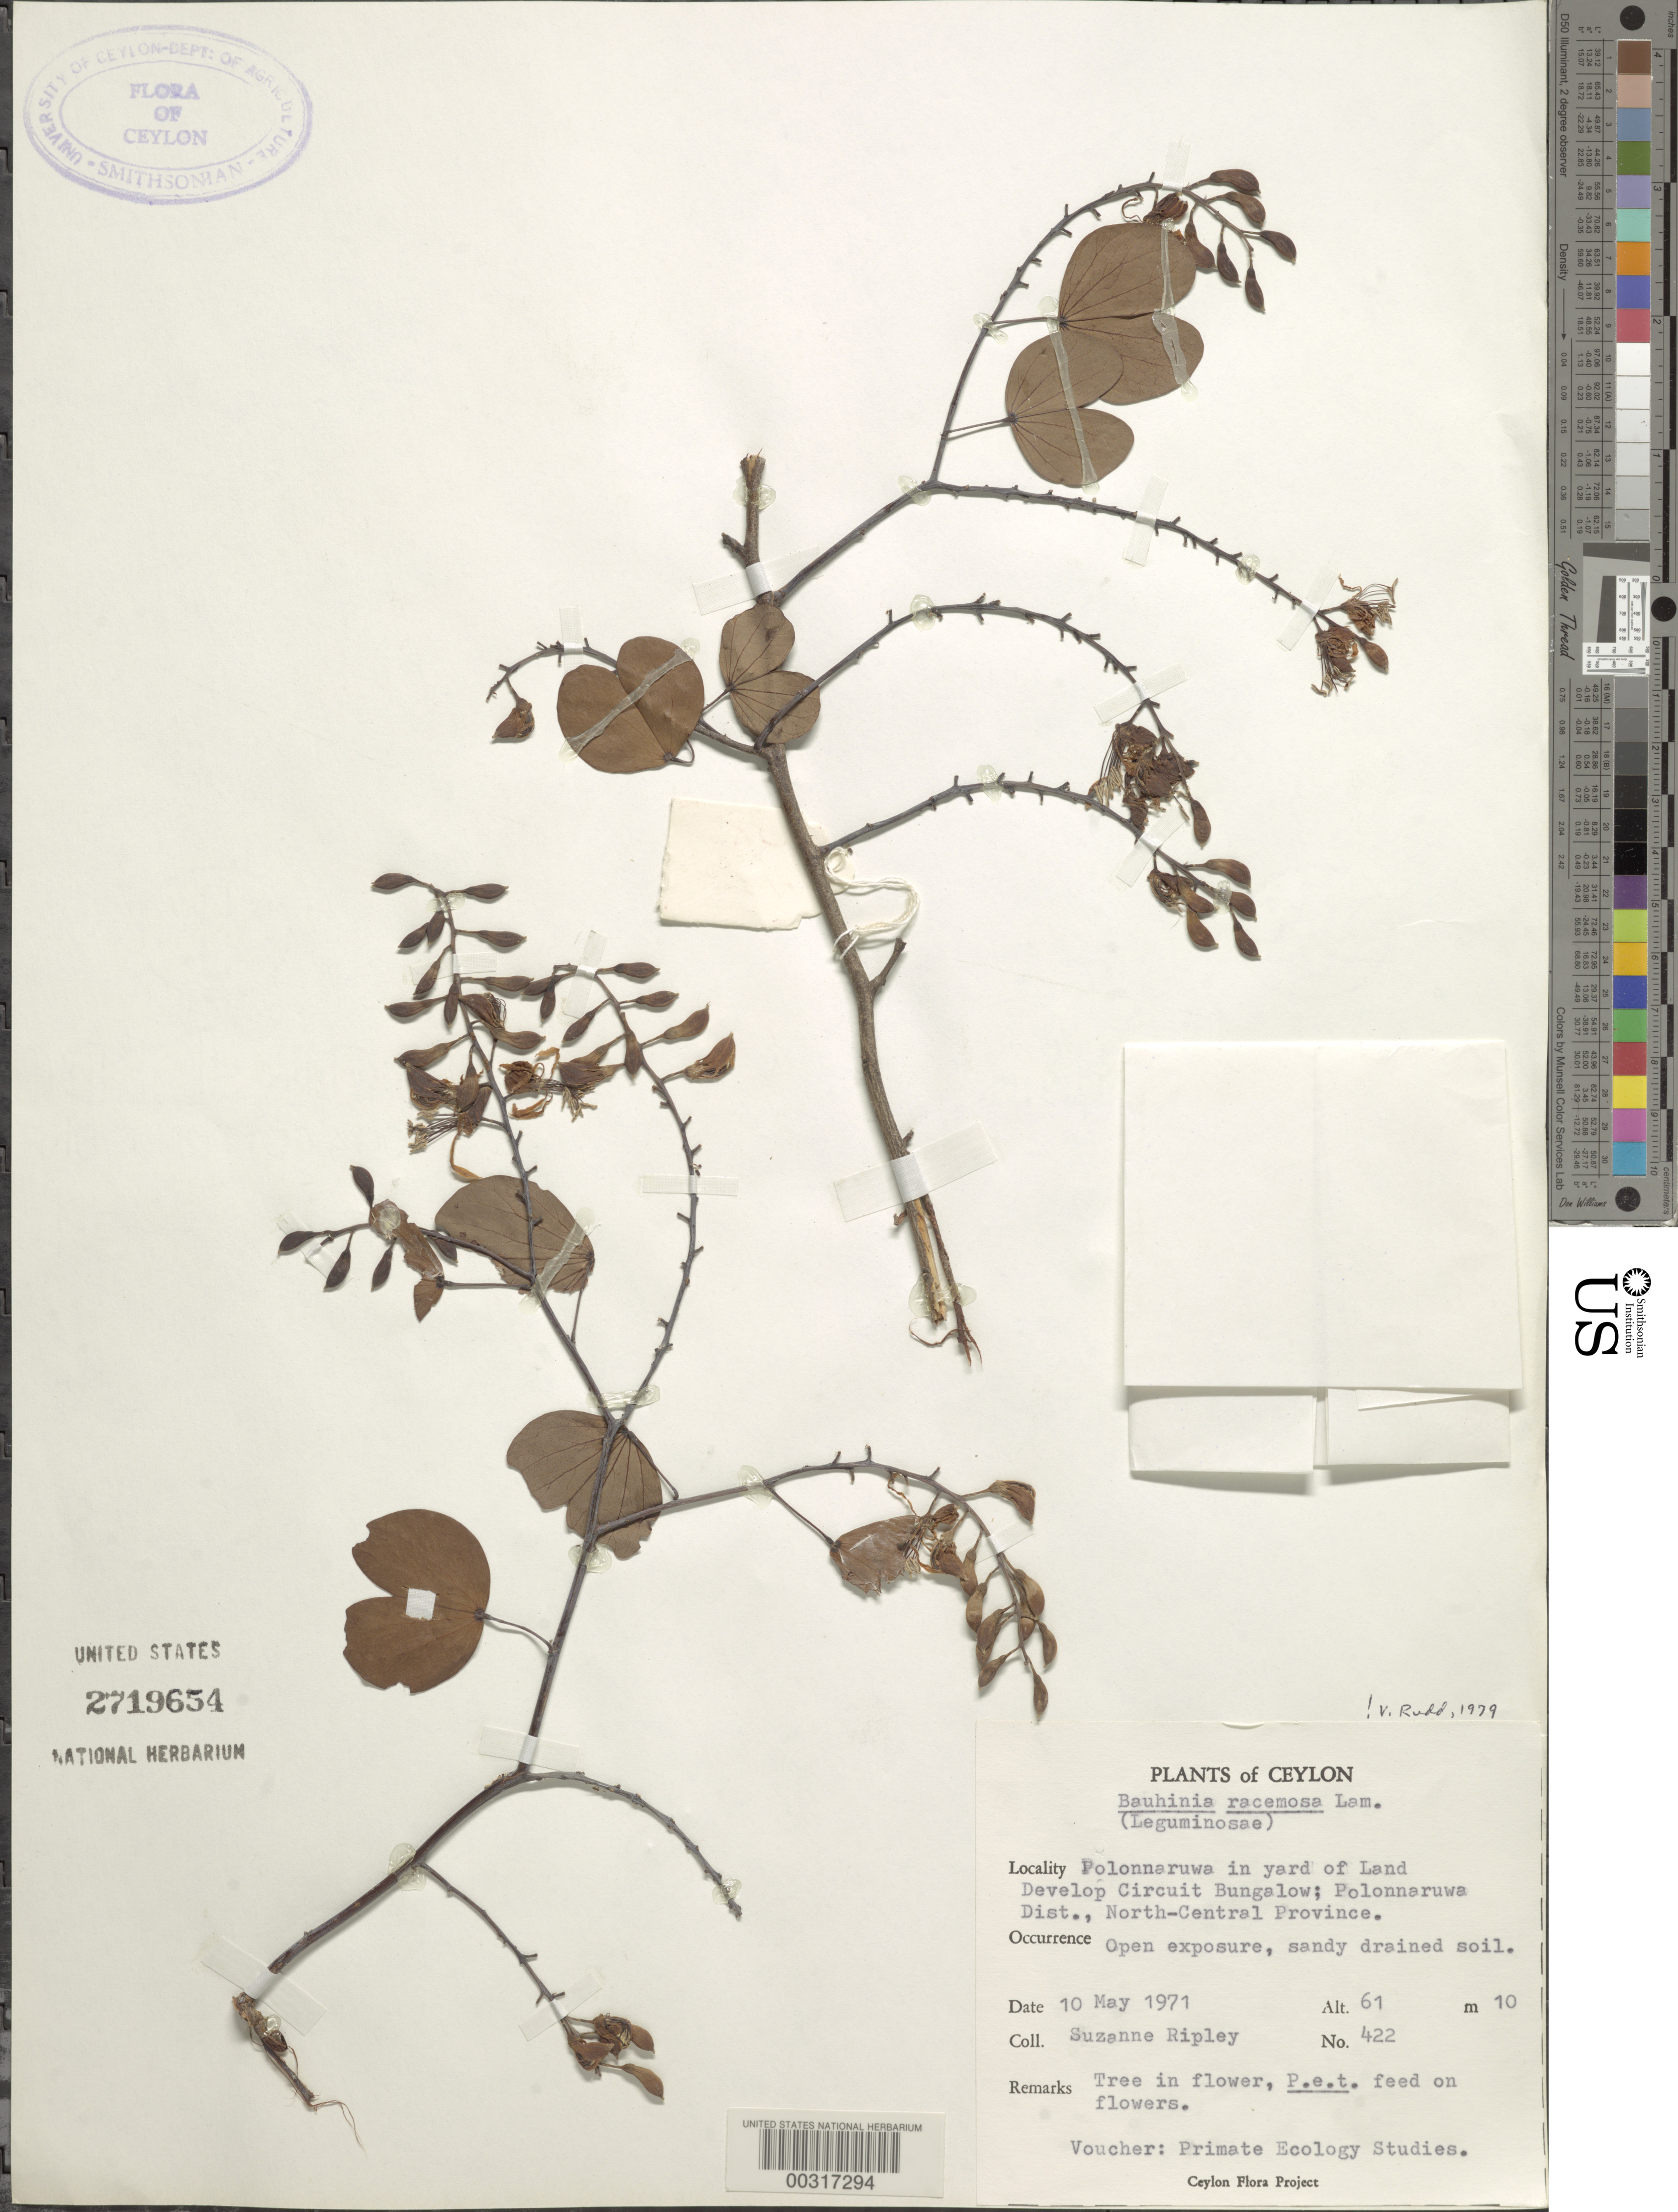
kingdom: Plantae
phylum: Tracheophyta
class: Magnoliopsida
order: Fabales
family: Fabaceae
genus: Bauhinia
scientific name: Bauhinia racemosa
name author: Lam.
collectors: S. Ripley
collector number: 422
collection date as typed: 10 May 1971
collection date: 1971-05-10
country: Sri Lanka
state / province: North Central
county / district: Polonnaruwa Dist.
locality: Polonnaruwa in yard of land develop circuit bungalow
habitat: Open exposure, sandy drained soil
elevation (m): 61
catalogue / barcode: US 2719654